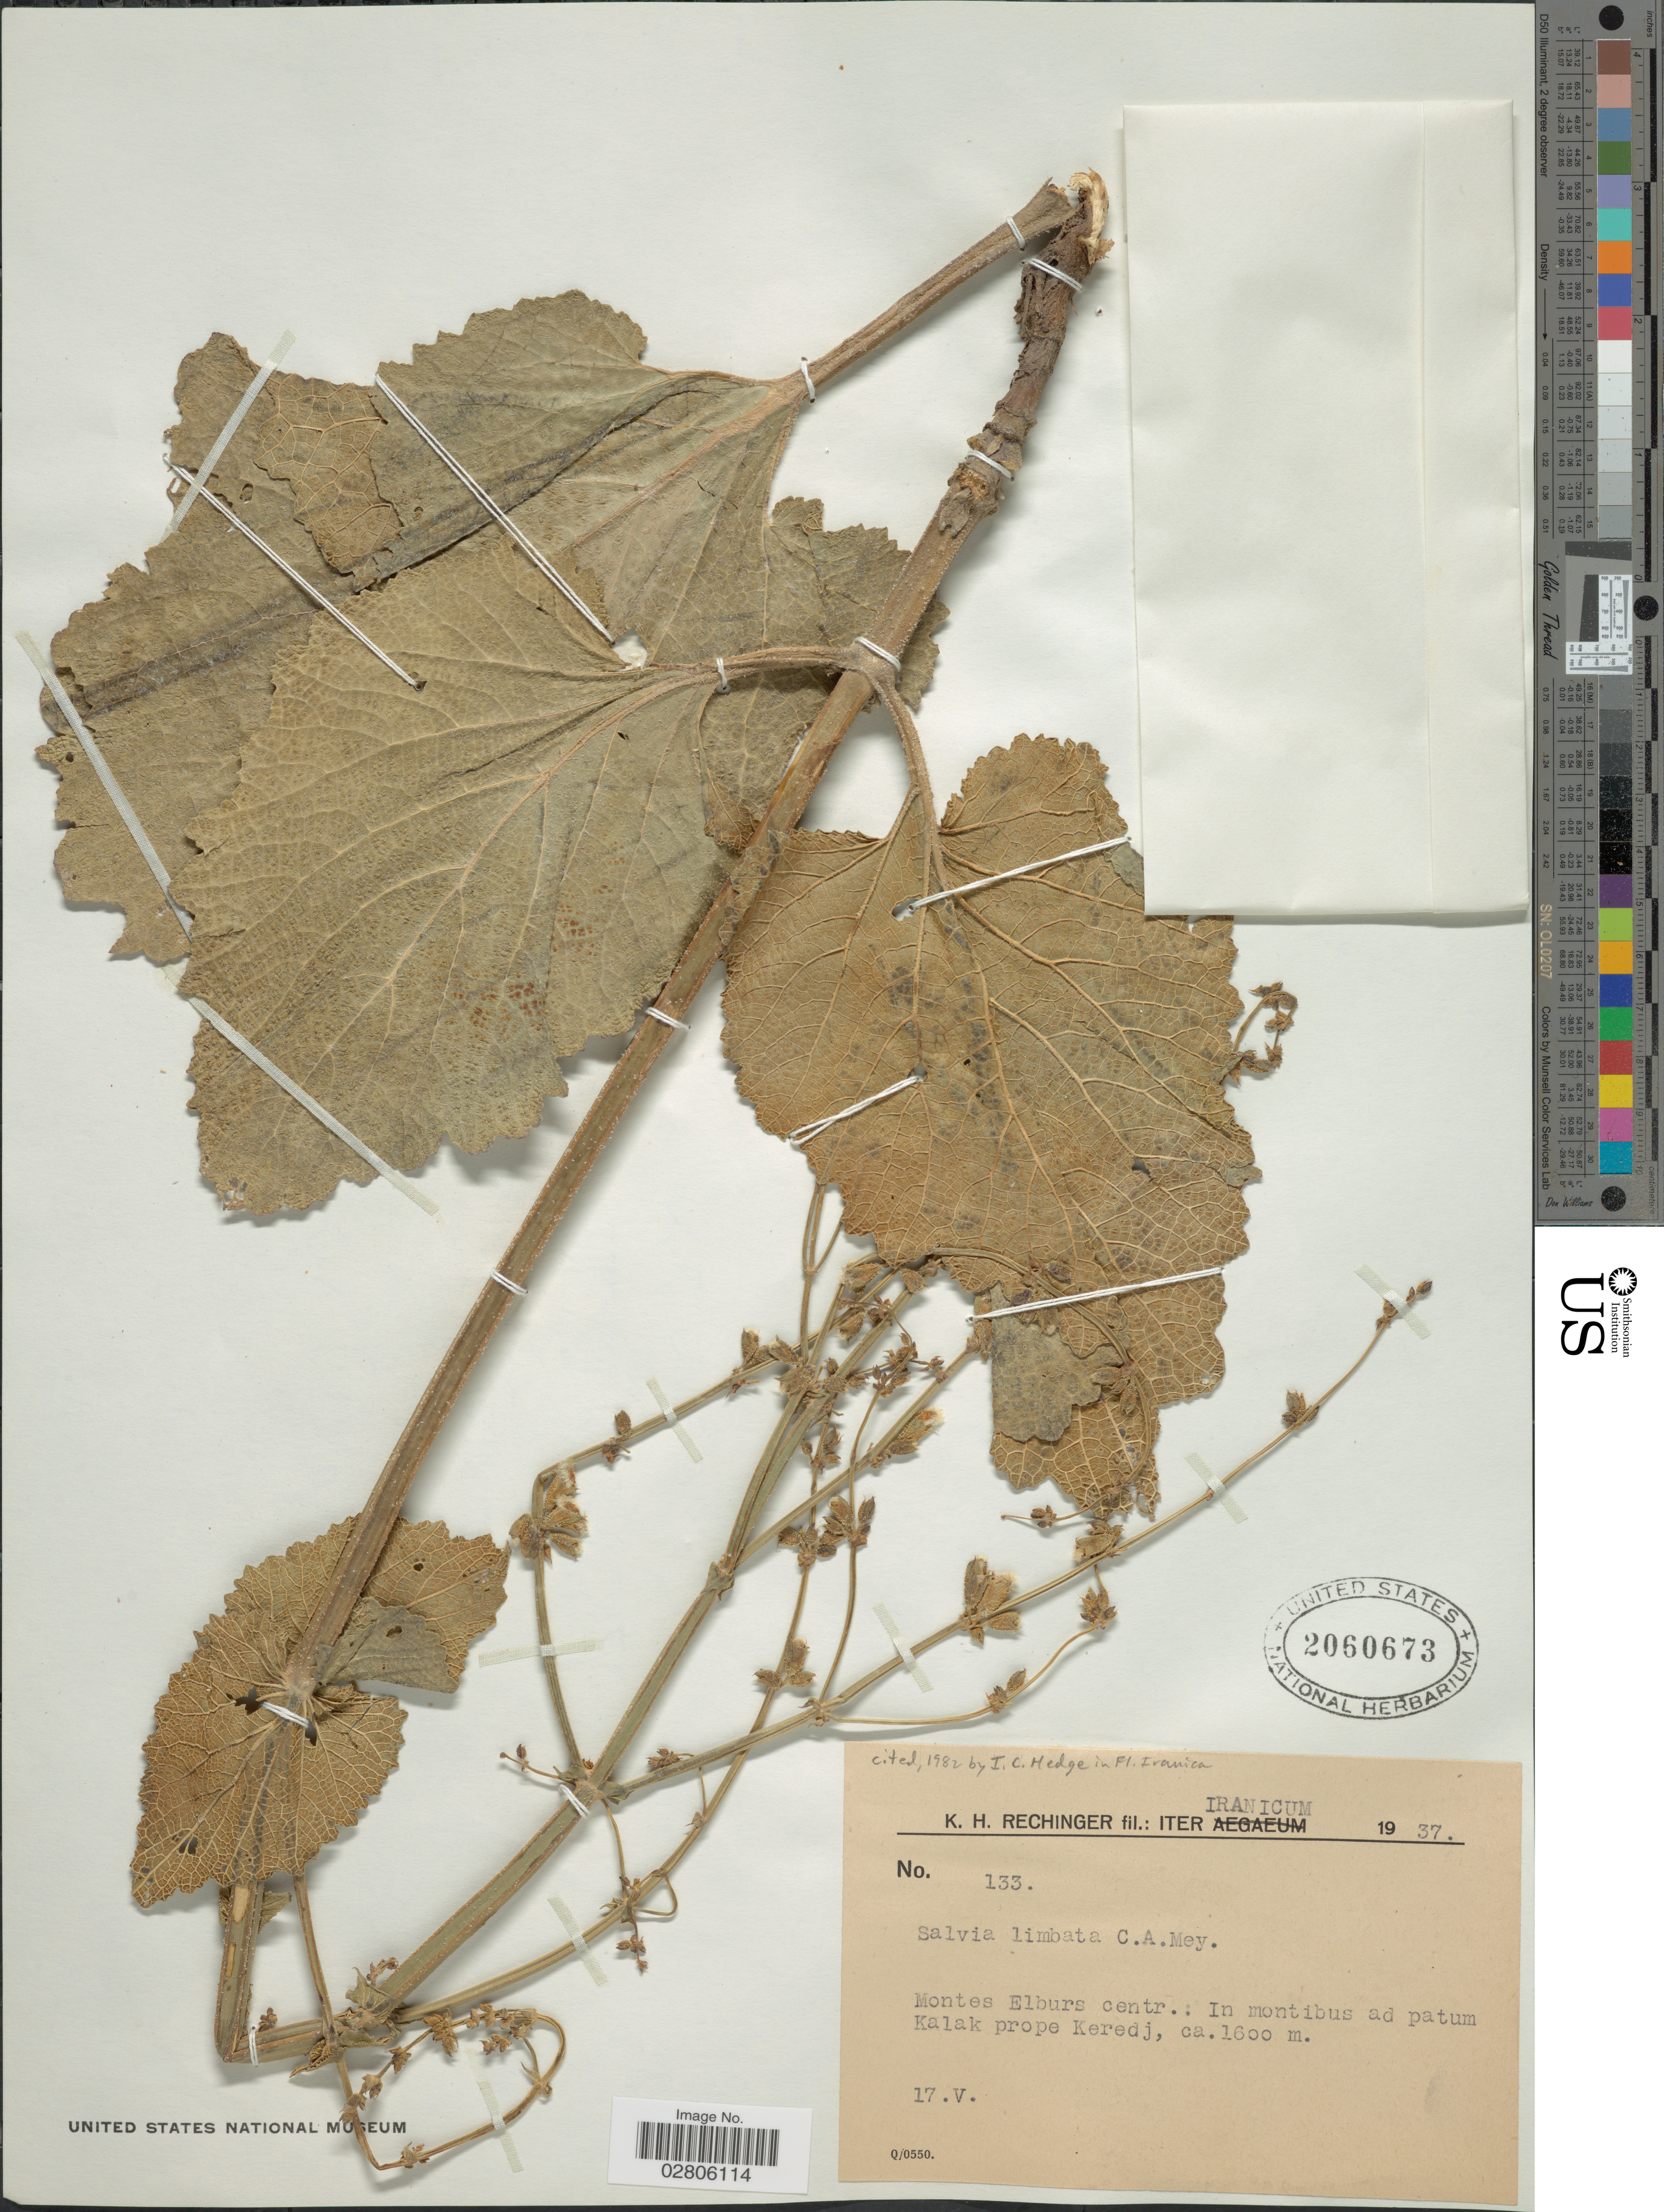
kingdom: Plantae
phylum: Tracheophyta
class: Magnoliopsida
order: Lamiales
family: Lamiaceae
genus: Salvia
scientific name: Salvia limbata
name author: C.A. Mey.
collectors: K. H. Rechinger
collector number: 133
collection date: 1937-05-17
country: Iran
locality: Montes Elburs centr.: In montibus ad patum Kalak prope Keredj.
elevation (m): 1600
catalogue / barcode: US 2060673